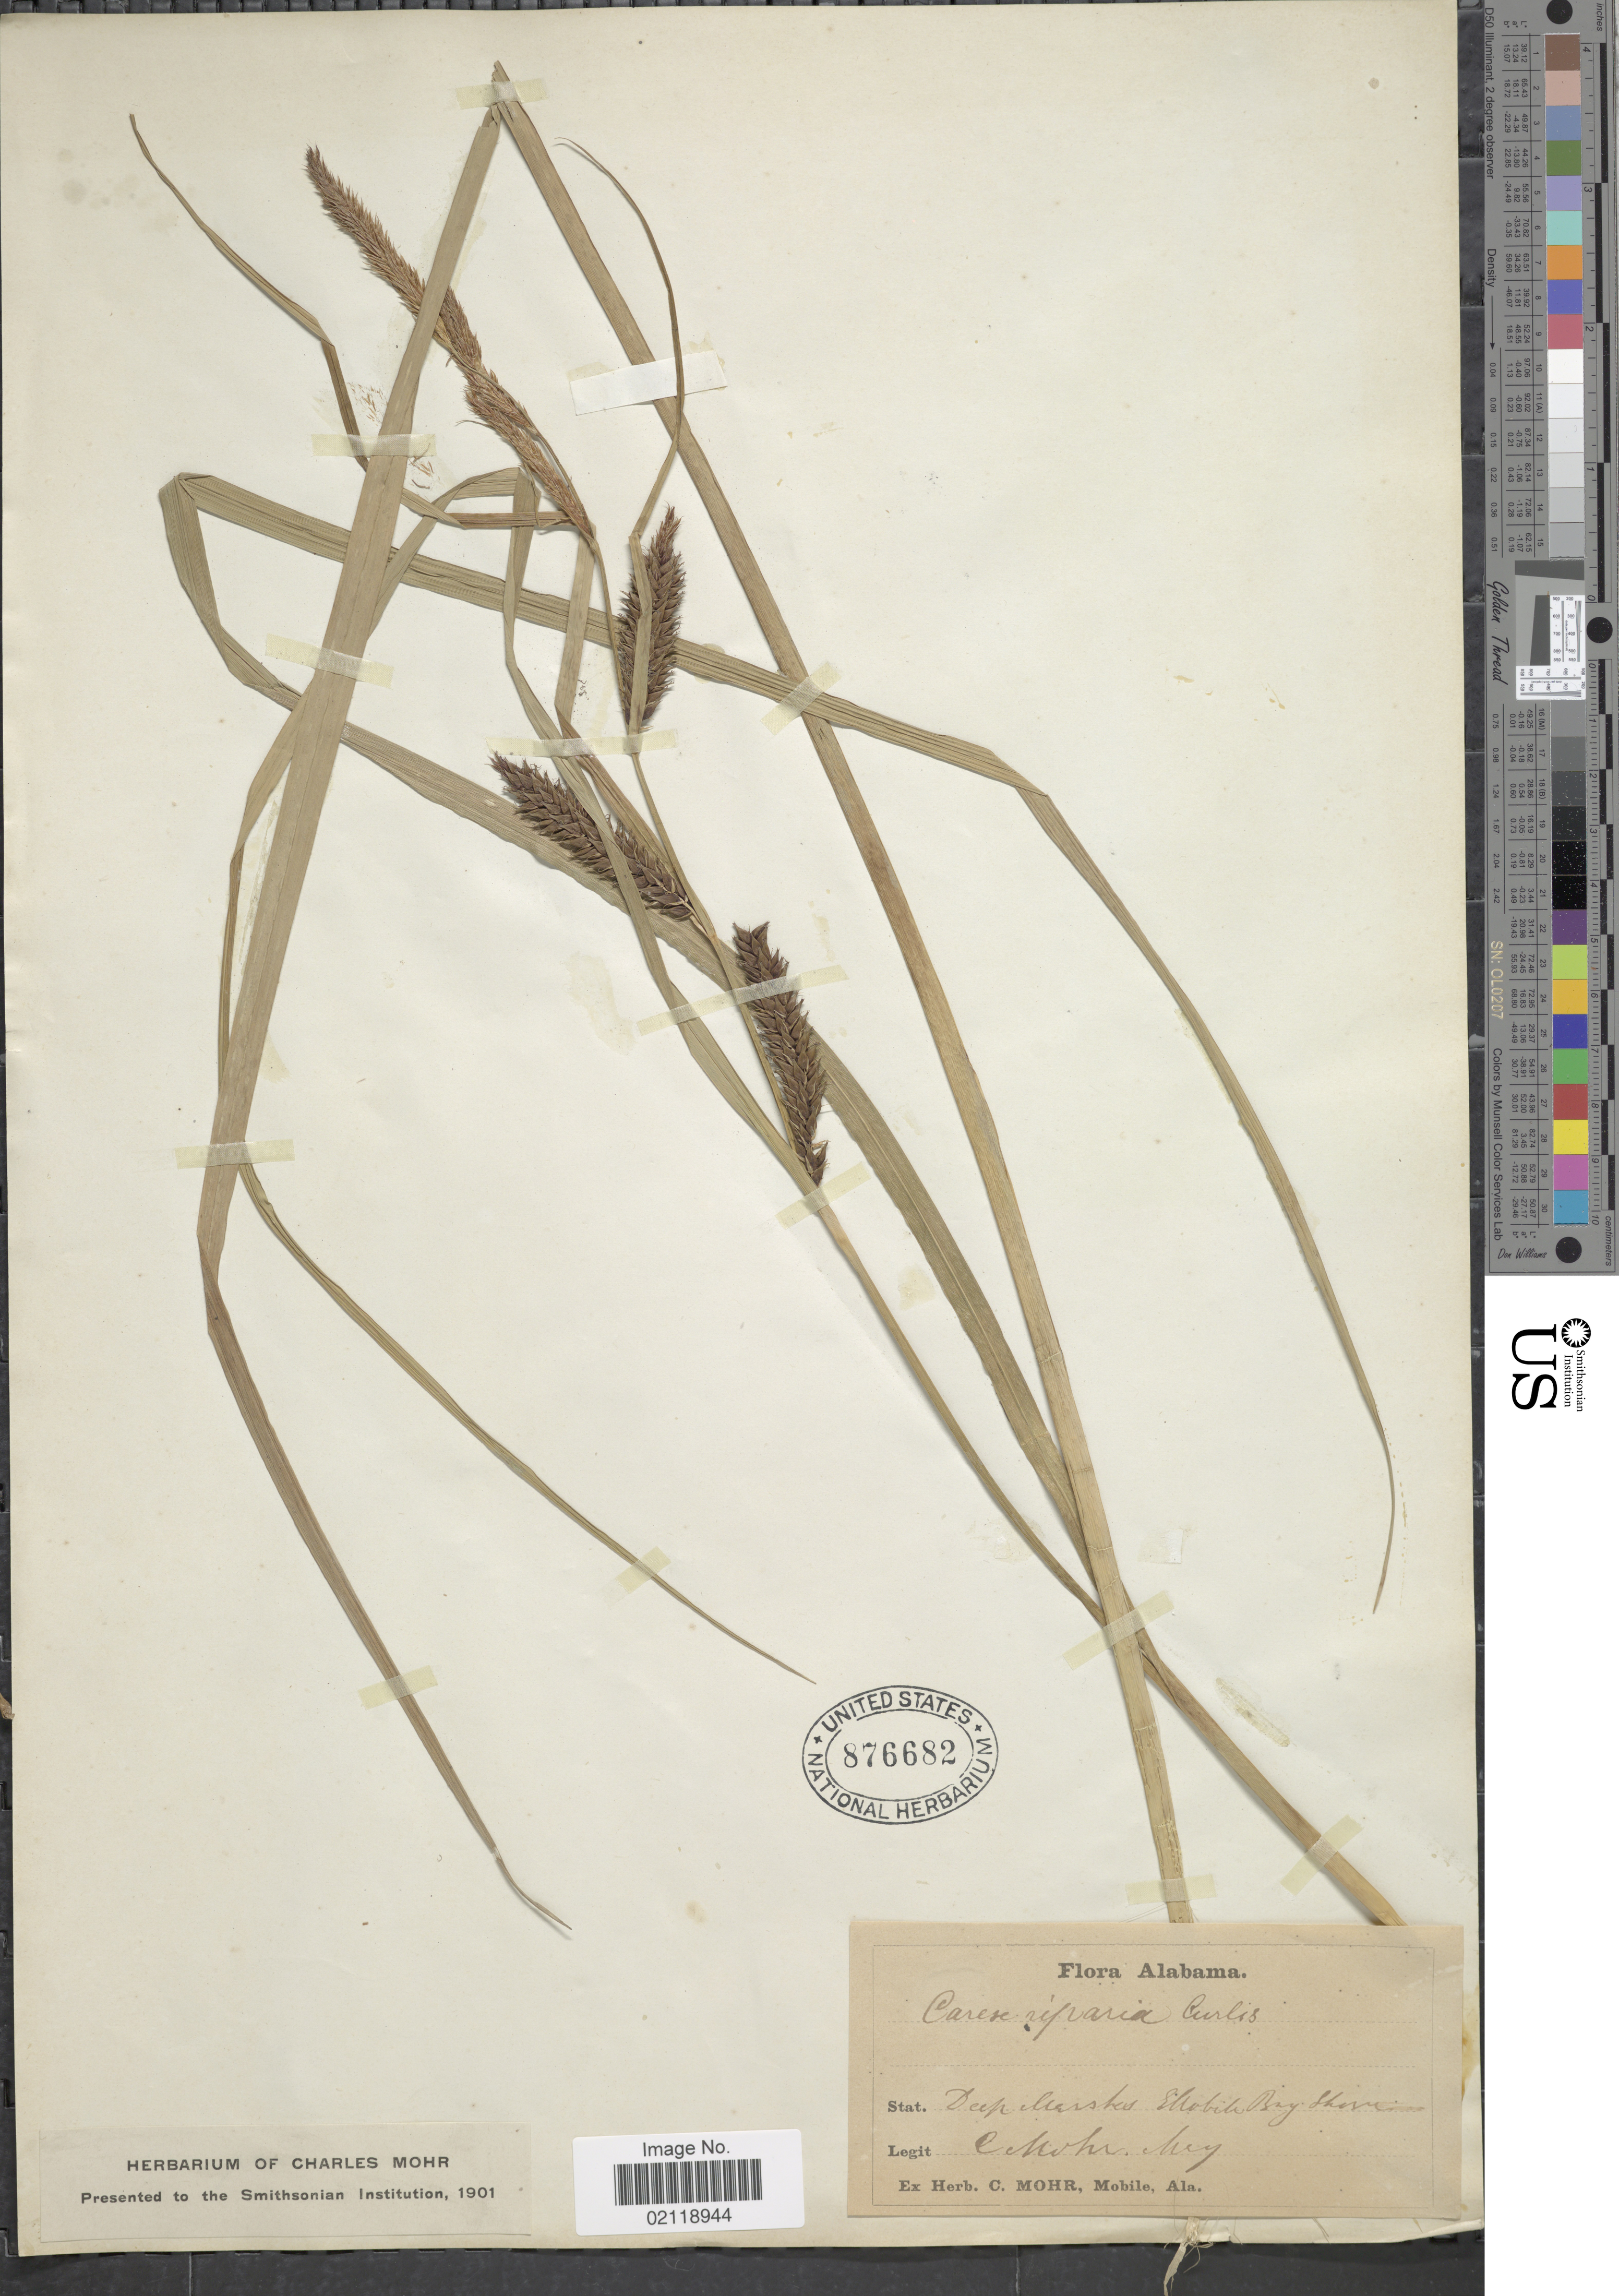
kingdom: Plantae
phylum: Tracheophyta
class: Liliopsida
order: Poales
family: Cyperaceae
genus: Carex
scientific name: Carex lacustris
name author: Willd.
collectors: C. T. Mohr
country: United States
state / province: Alabama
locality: Deep marshes Elizabeth Bay shore.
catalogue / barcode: US 876682